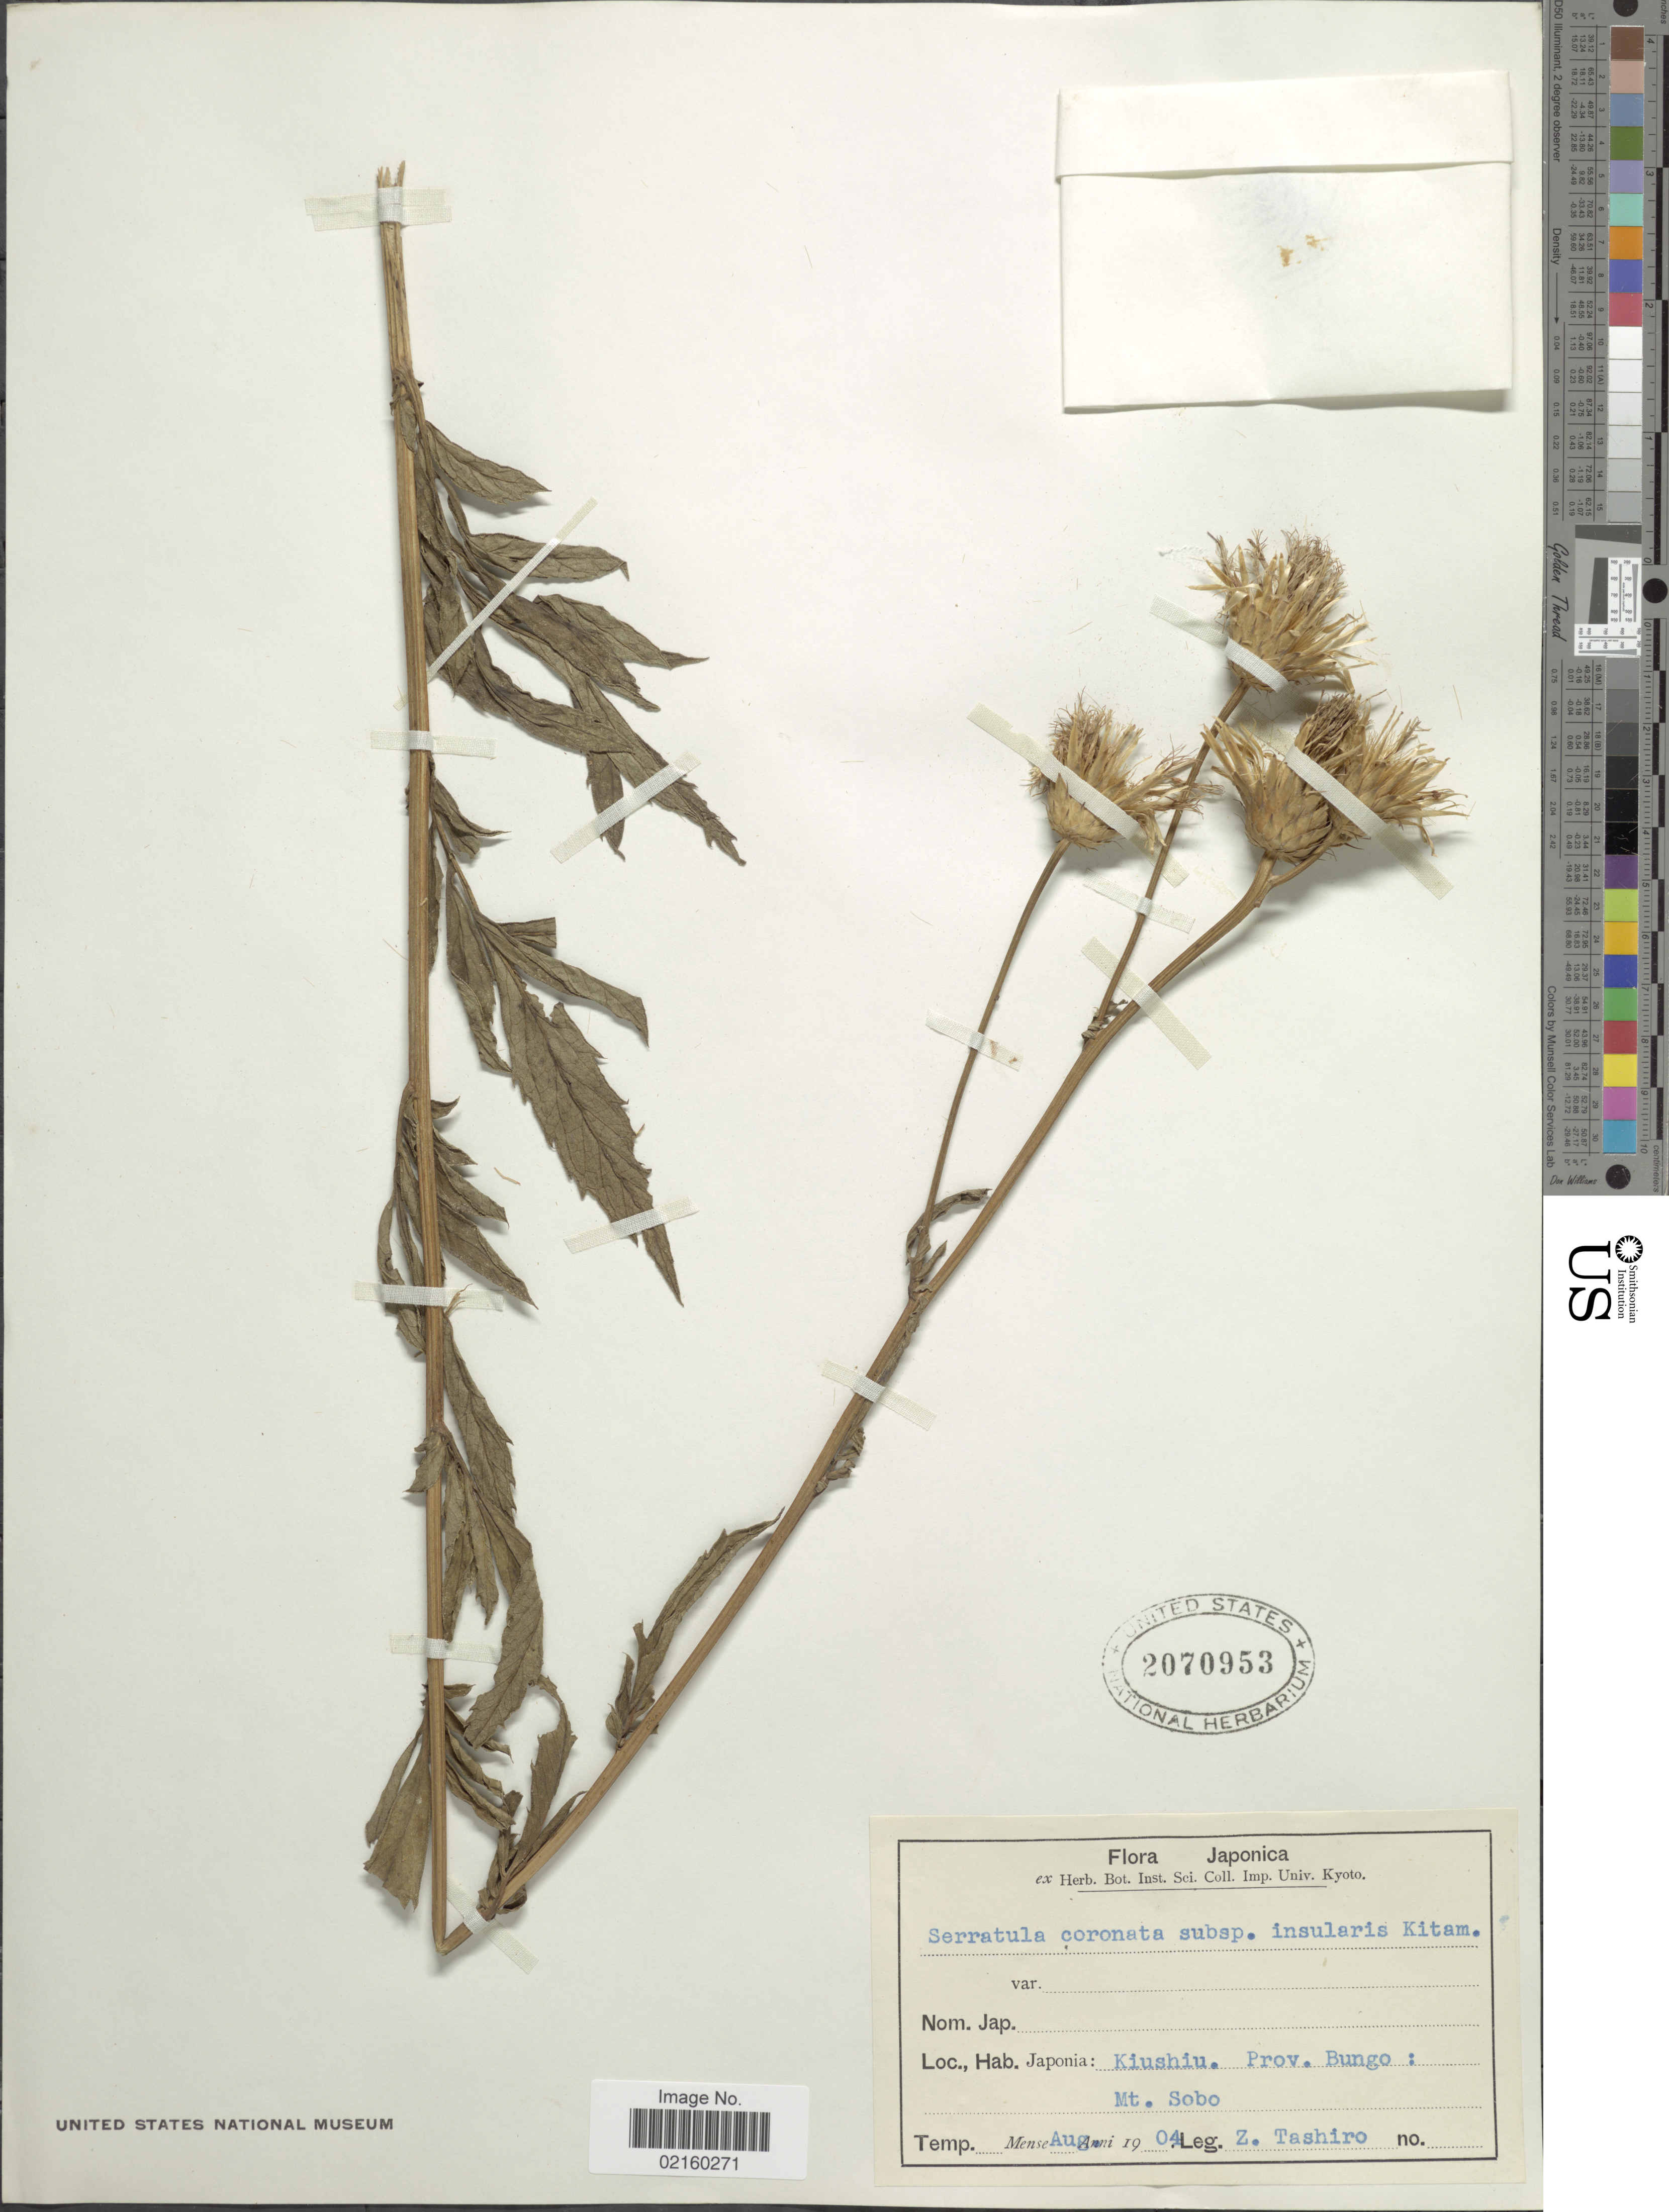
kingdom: Plantae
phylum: Tracheophyta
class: Magnoliopsida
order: Asterales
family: Asteraceae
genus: Serratula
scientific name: Serratula coronata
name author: L.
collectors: Z. Tashiro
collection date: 1904-08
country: Japan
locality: Japonia, Kiushiu, Prov. Bungo, Mt. Sobo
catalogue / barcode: US 2070953